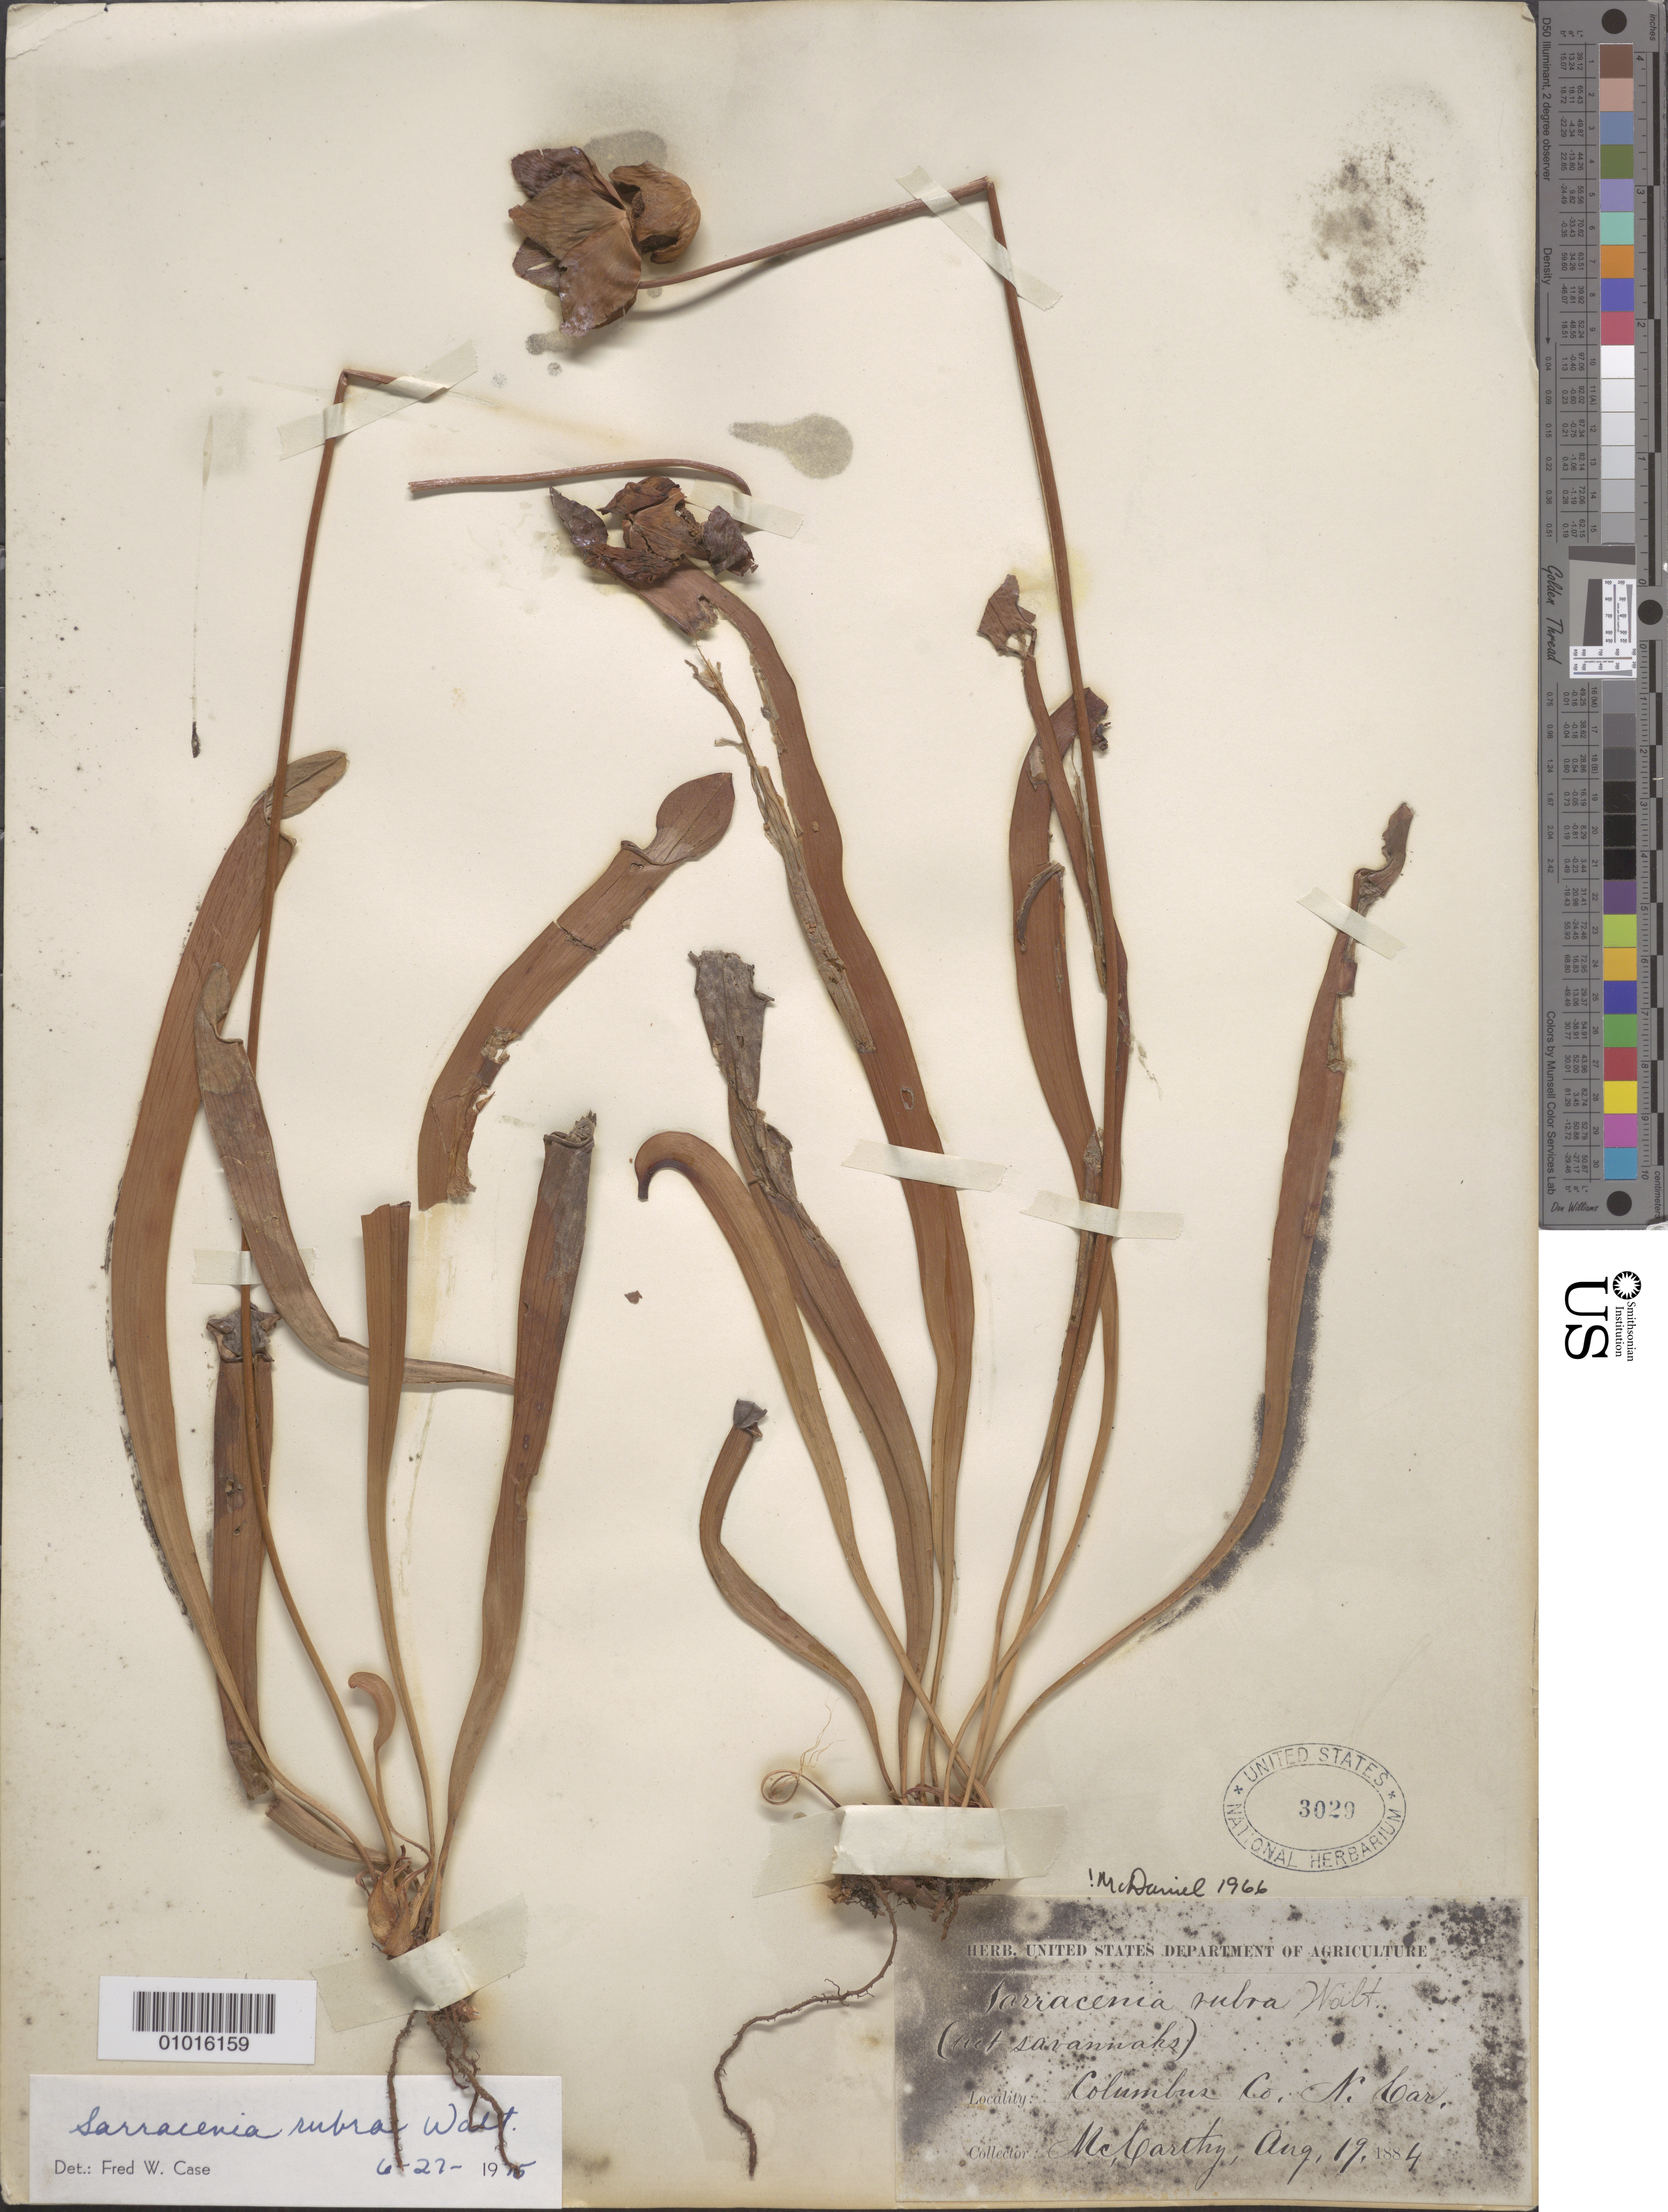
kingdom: Plantae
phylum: Tracheophyta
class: Magnoliopsida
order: Ericales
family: Sarraceniaceae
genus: Sarracenia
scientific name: Sarracenia rubra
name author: Walter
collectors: G. McCarthy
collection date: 1884-08-19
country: United States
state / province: North Carolina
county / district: Columbus County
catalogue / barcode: US 3029